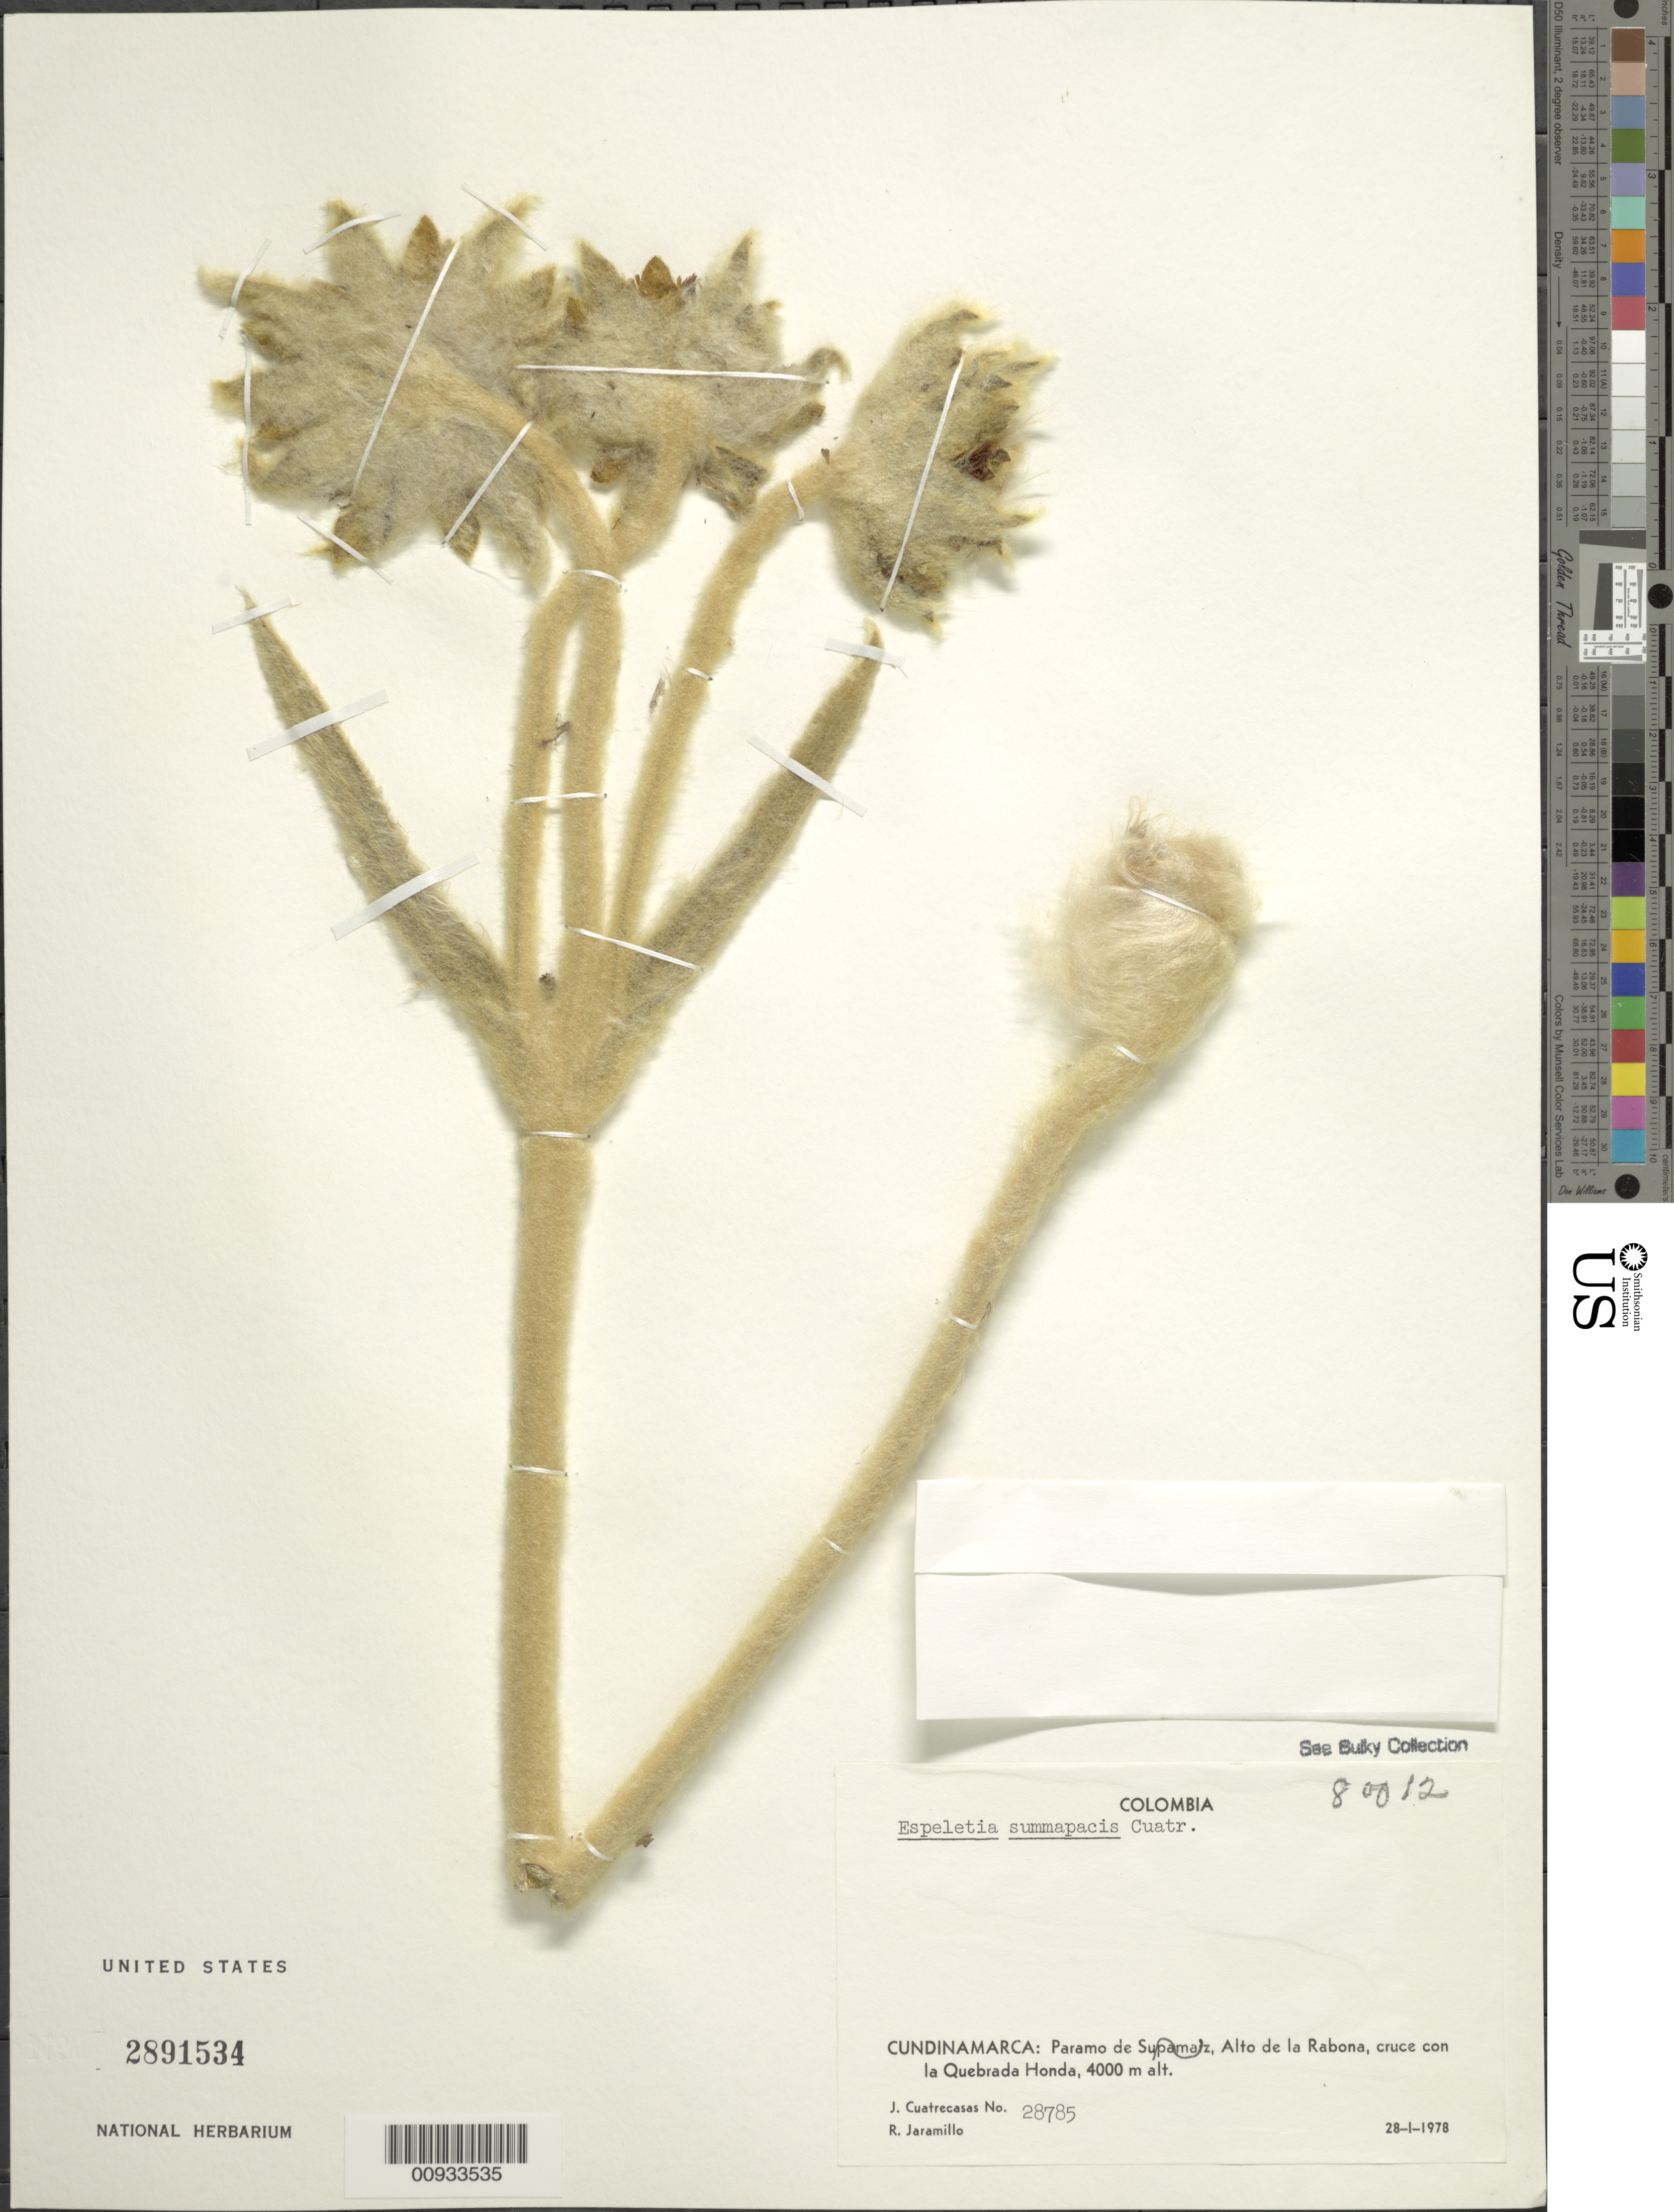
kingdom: Plantae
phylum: Tracheophyta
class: Magnoliopsida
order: Asterales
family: Asteraceae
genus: Espeletia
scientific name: Espeletia summapacis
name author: Cuatrec.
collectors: J. Cuatrecasas & R. Jaramillo M.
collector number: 28785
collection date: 1978-01-28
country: Colombia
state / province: Cundinamarca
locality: Paramo de, Alto de la Rabona, cruce con la Quebrada Honda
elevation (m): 4000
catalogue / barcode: US 2891534